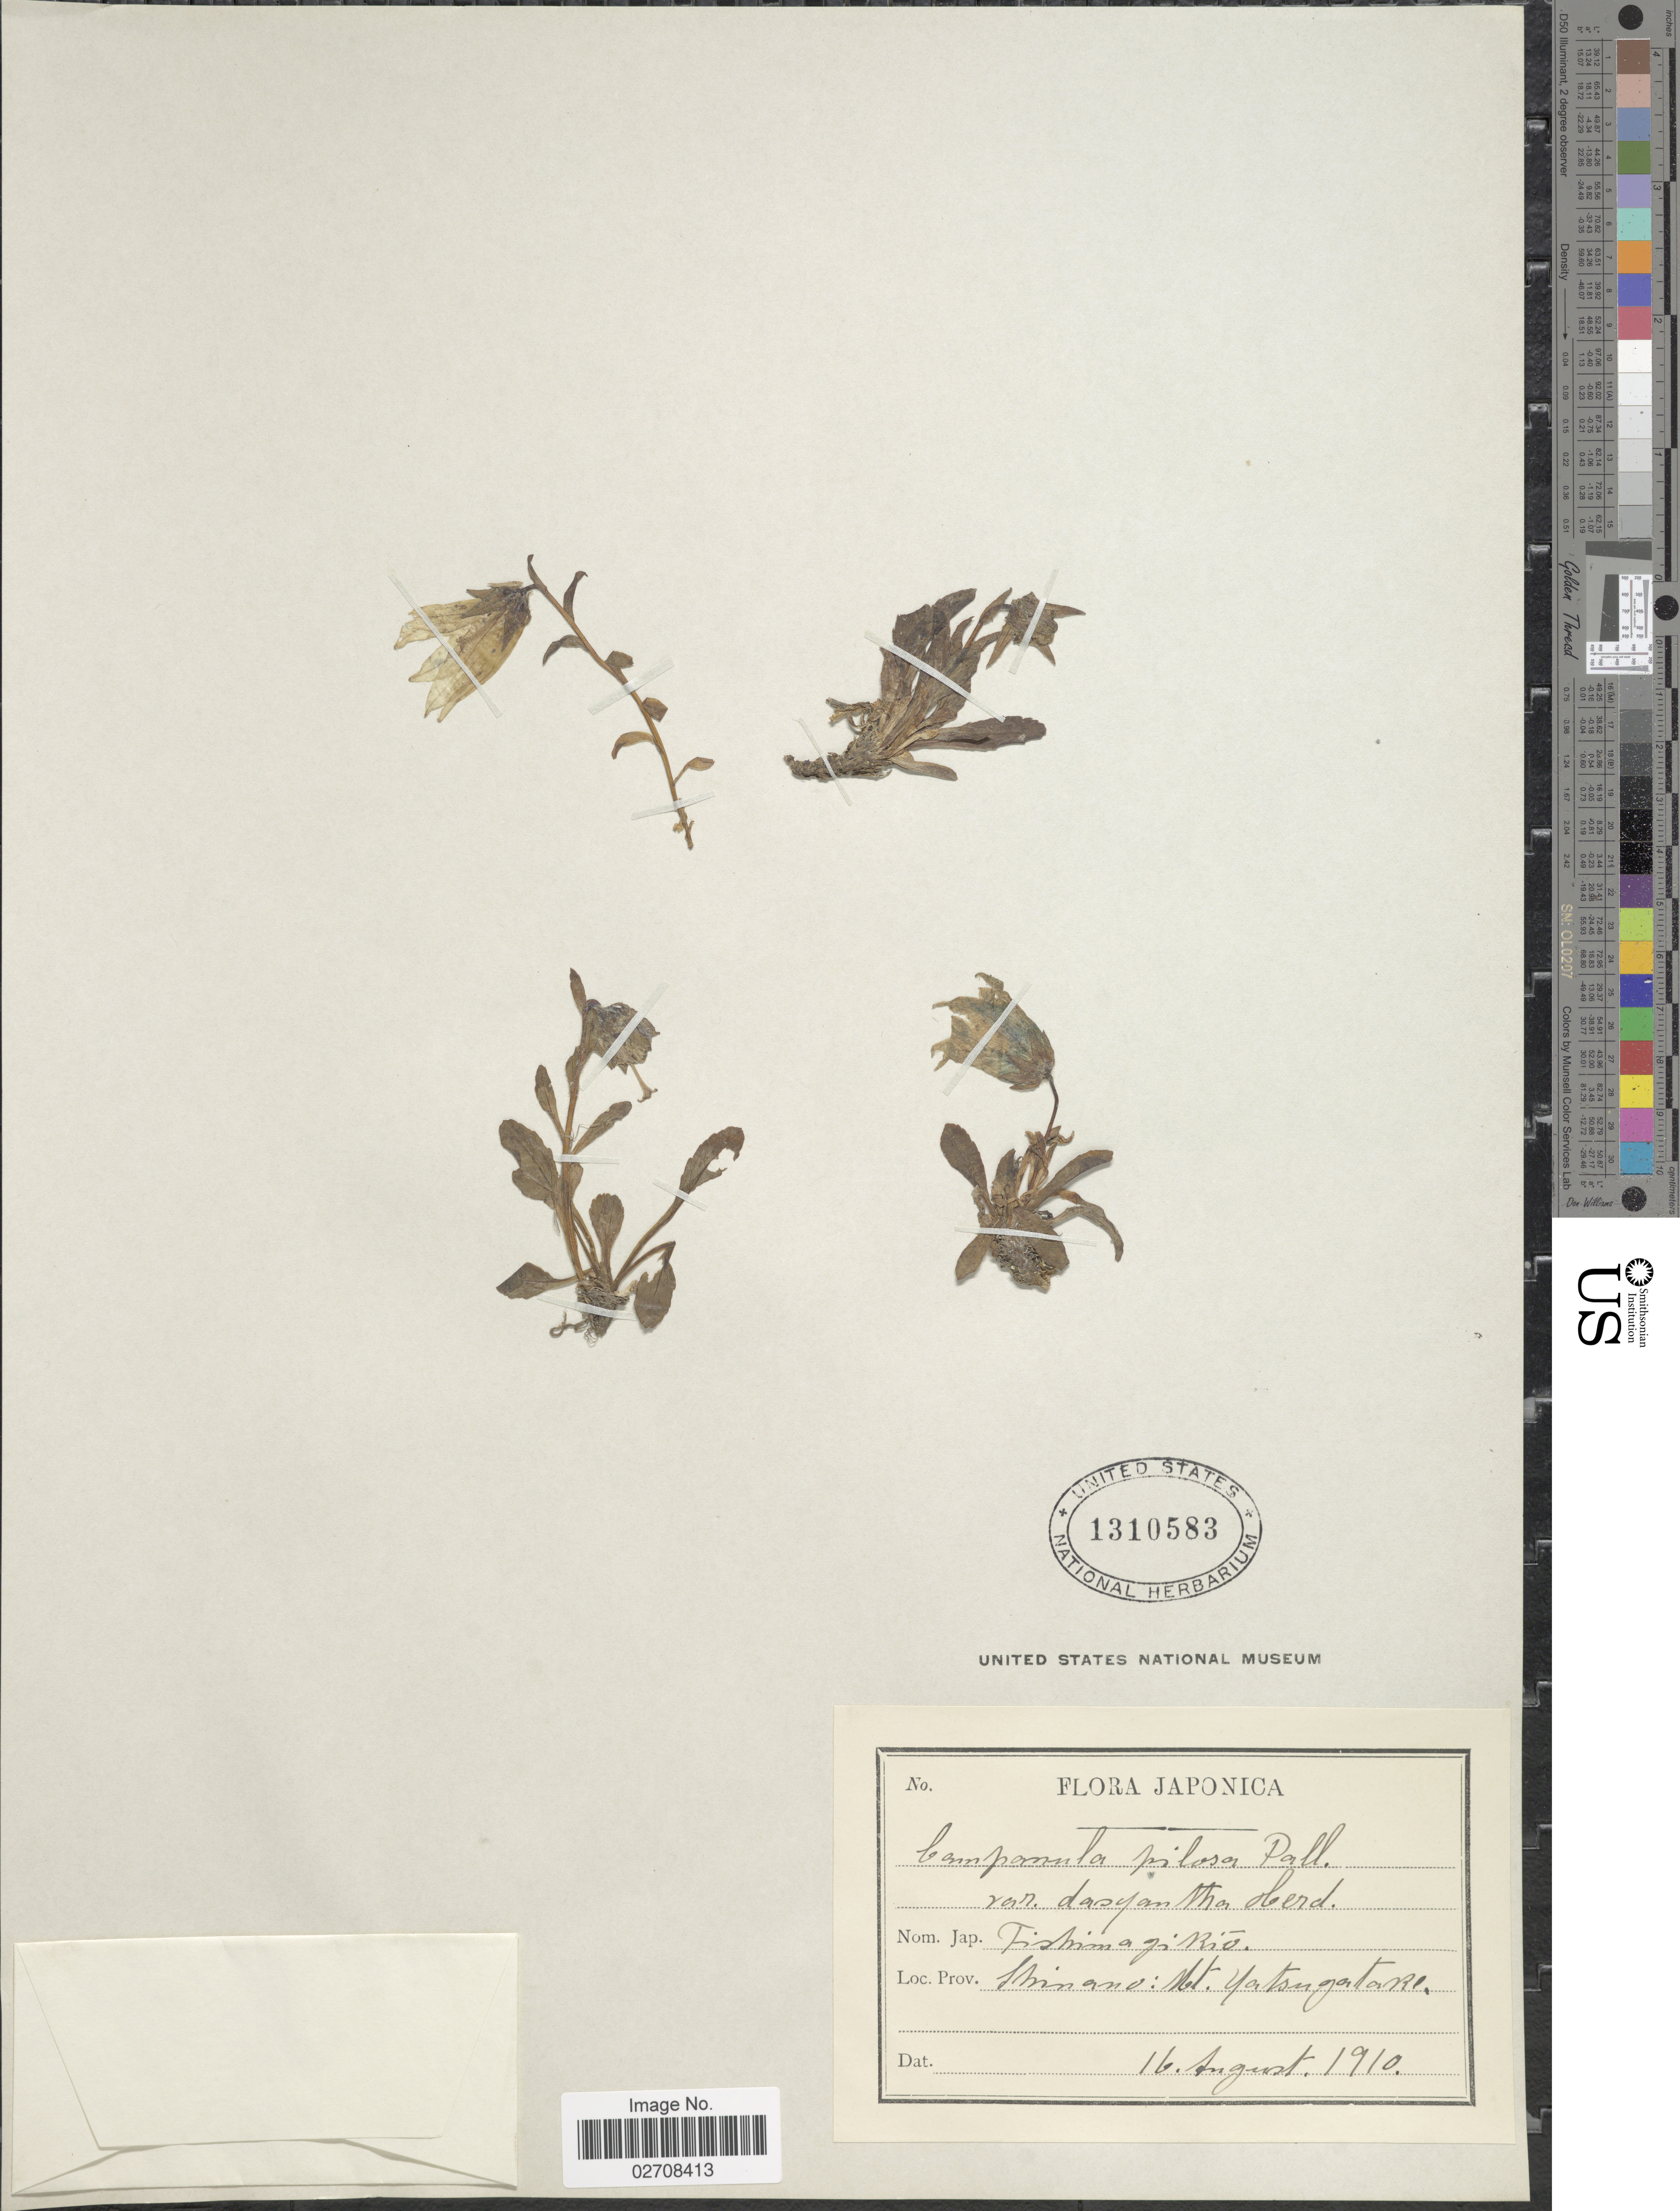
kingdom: Plantae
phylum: Tracheophyta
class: Magnoliopsida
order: Asterales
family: Campanulaceae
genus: Campanula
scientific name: Campanula pilosa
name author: Pall.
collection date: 1910-08-16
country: Japan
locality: Shinano: Mt. Yatsugatare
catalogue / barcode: US 1310583